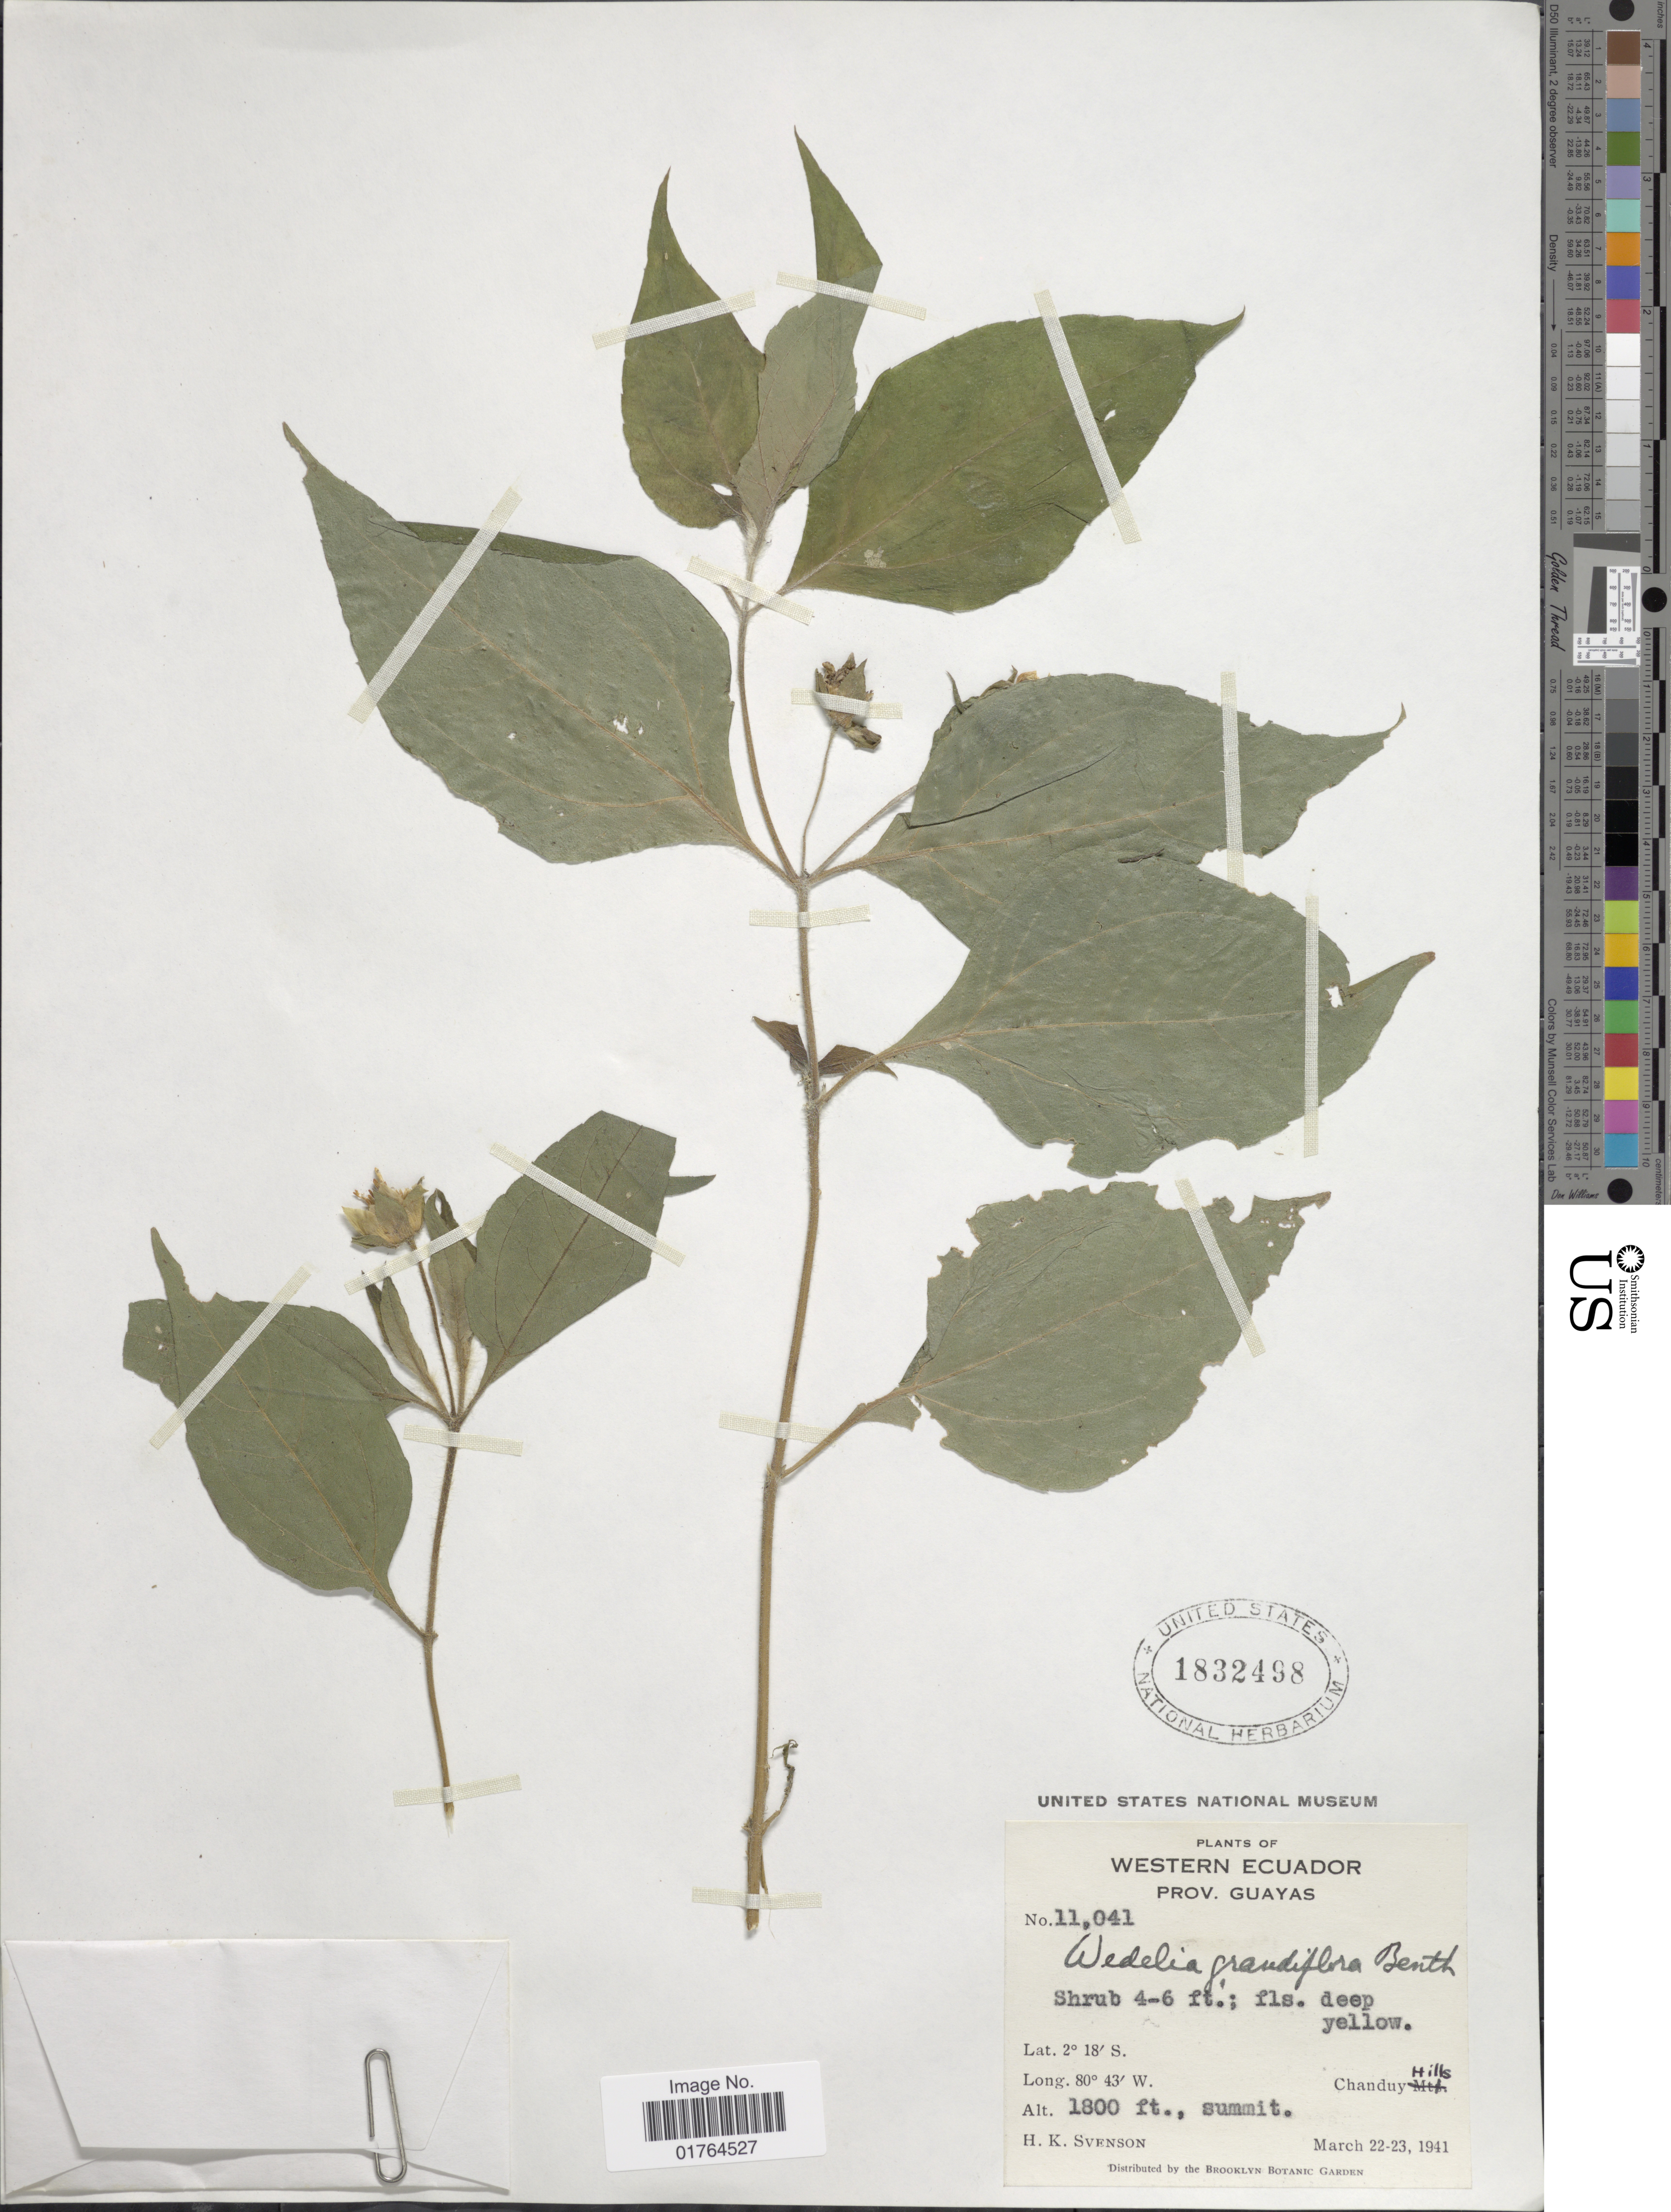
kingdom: Plantae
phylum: Tracheophyta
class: Magnoliopsida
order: Asterales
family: Asteraceae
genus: Wedelia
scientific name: Wedelia grandiflora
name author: Benth.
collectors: H. K. Svenson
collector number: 11041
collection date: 1941-03-22/1941-03-23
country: Ecuador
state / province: Guayas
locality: Western Ecuador, Chanduy Hills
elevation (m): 549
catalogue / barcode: US 1832498